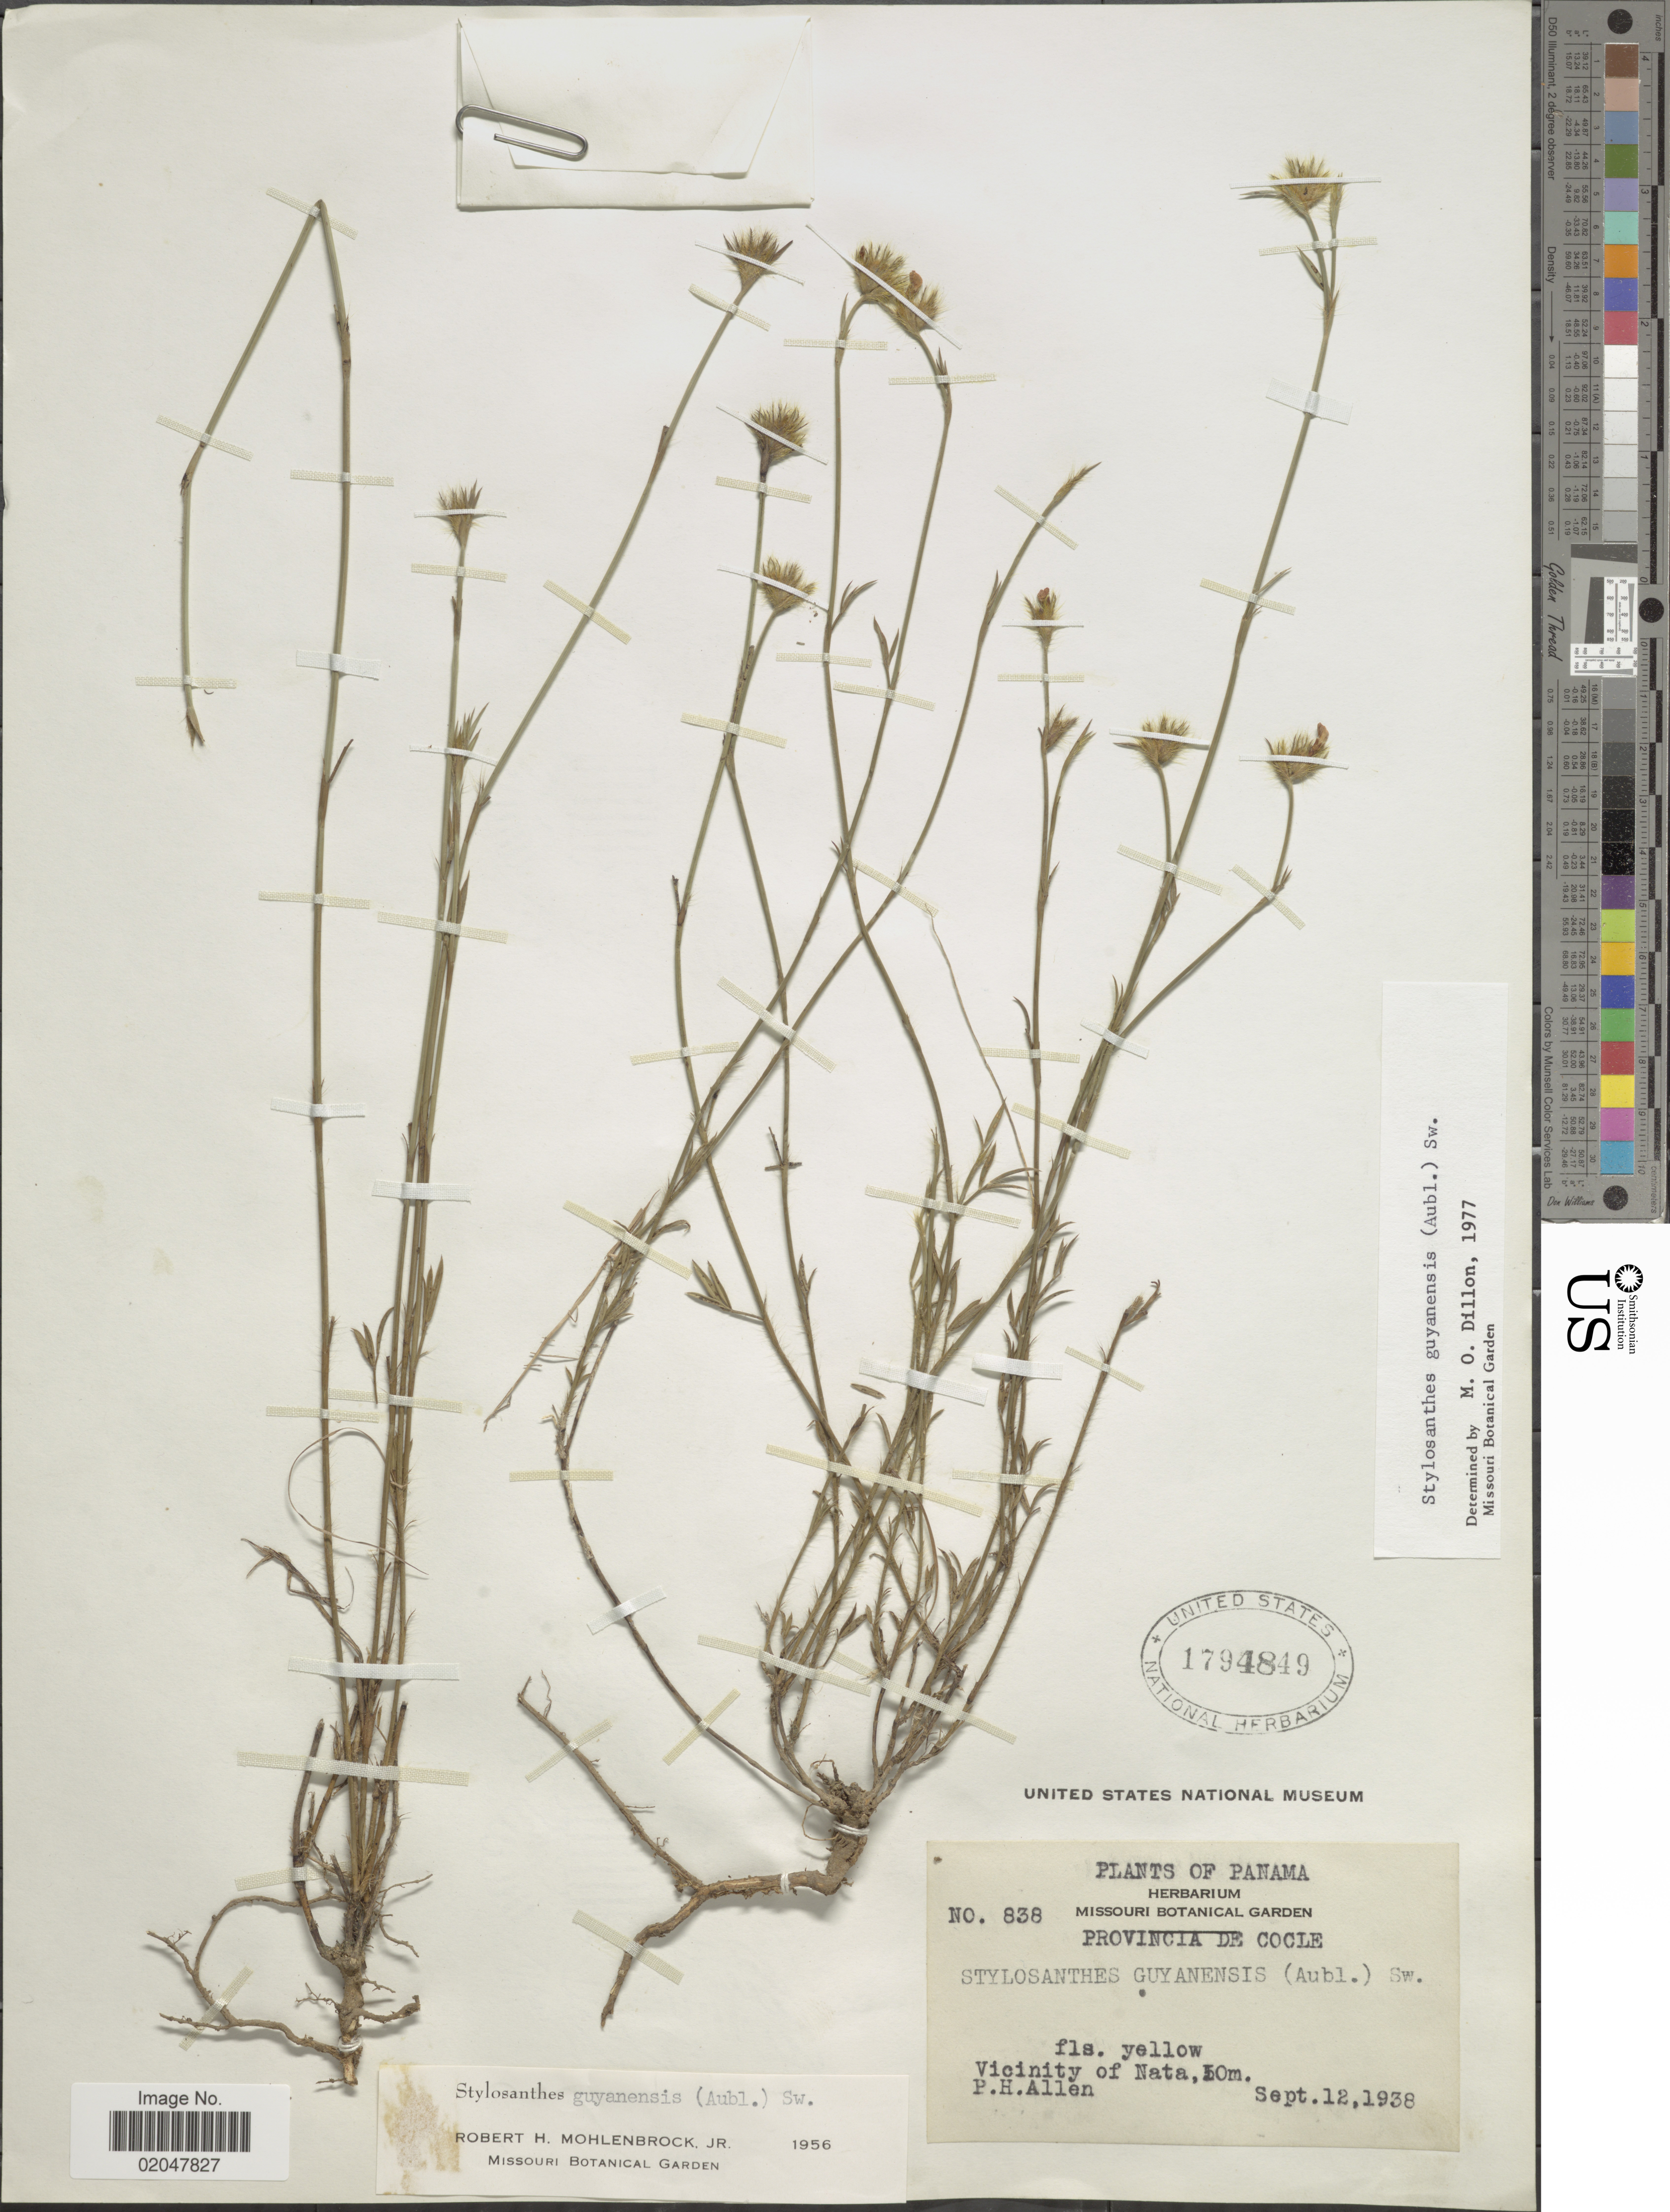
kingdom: Plantae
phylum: Tracheophyta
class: Magnoliopsida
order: Fabales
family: Fabaceae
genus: Stylosanthes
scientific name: Stylosanthes guianensis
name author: (Aubl.) Sw.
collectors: P. H. Allen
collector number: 838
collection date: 1938-09-12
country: Panama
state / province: Coclé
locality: Vicinity of Nata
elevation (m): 50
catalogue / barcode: US 1794849